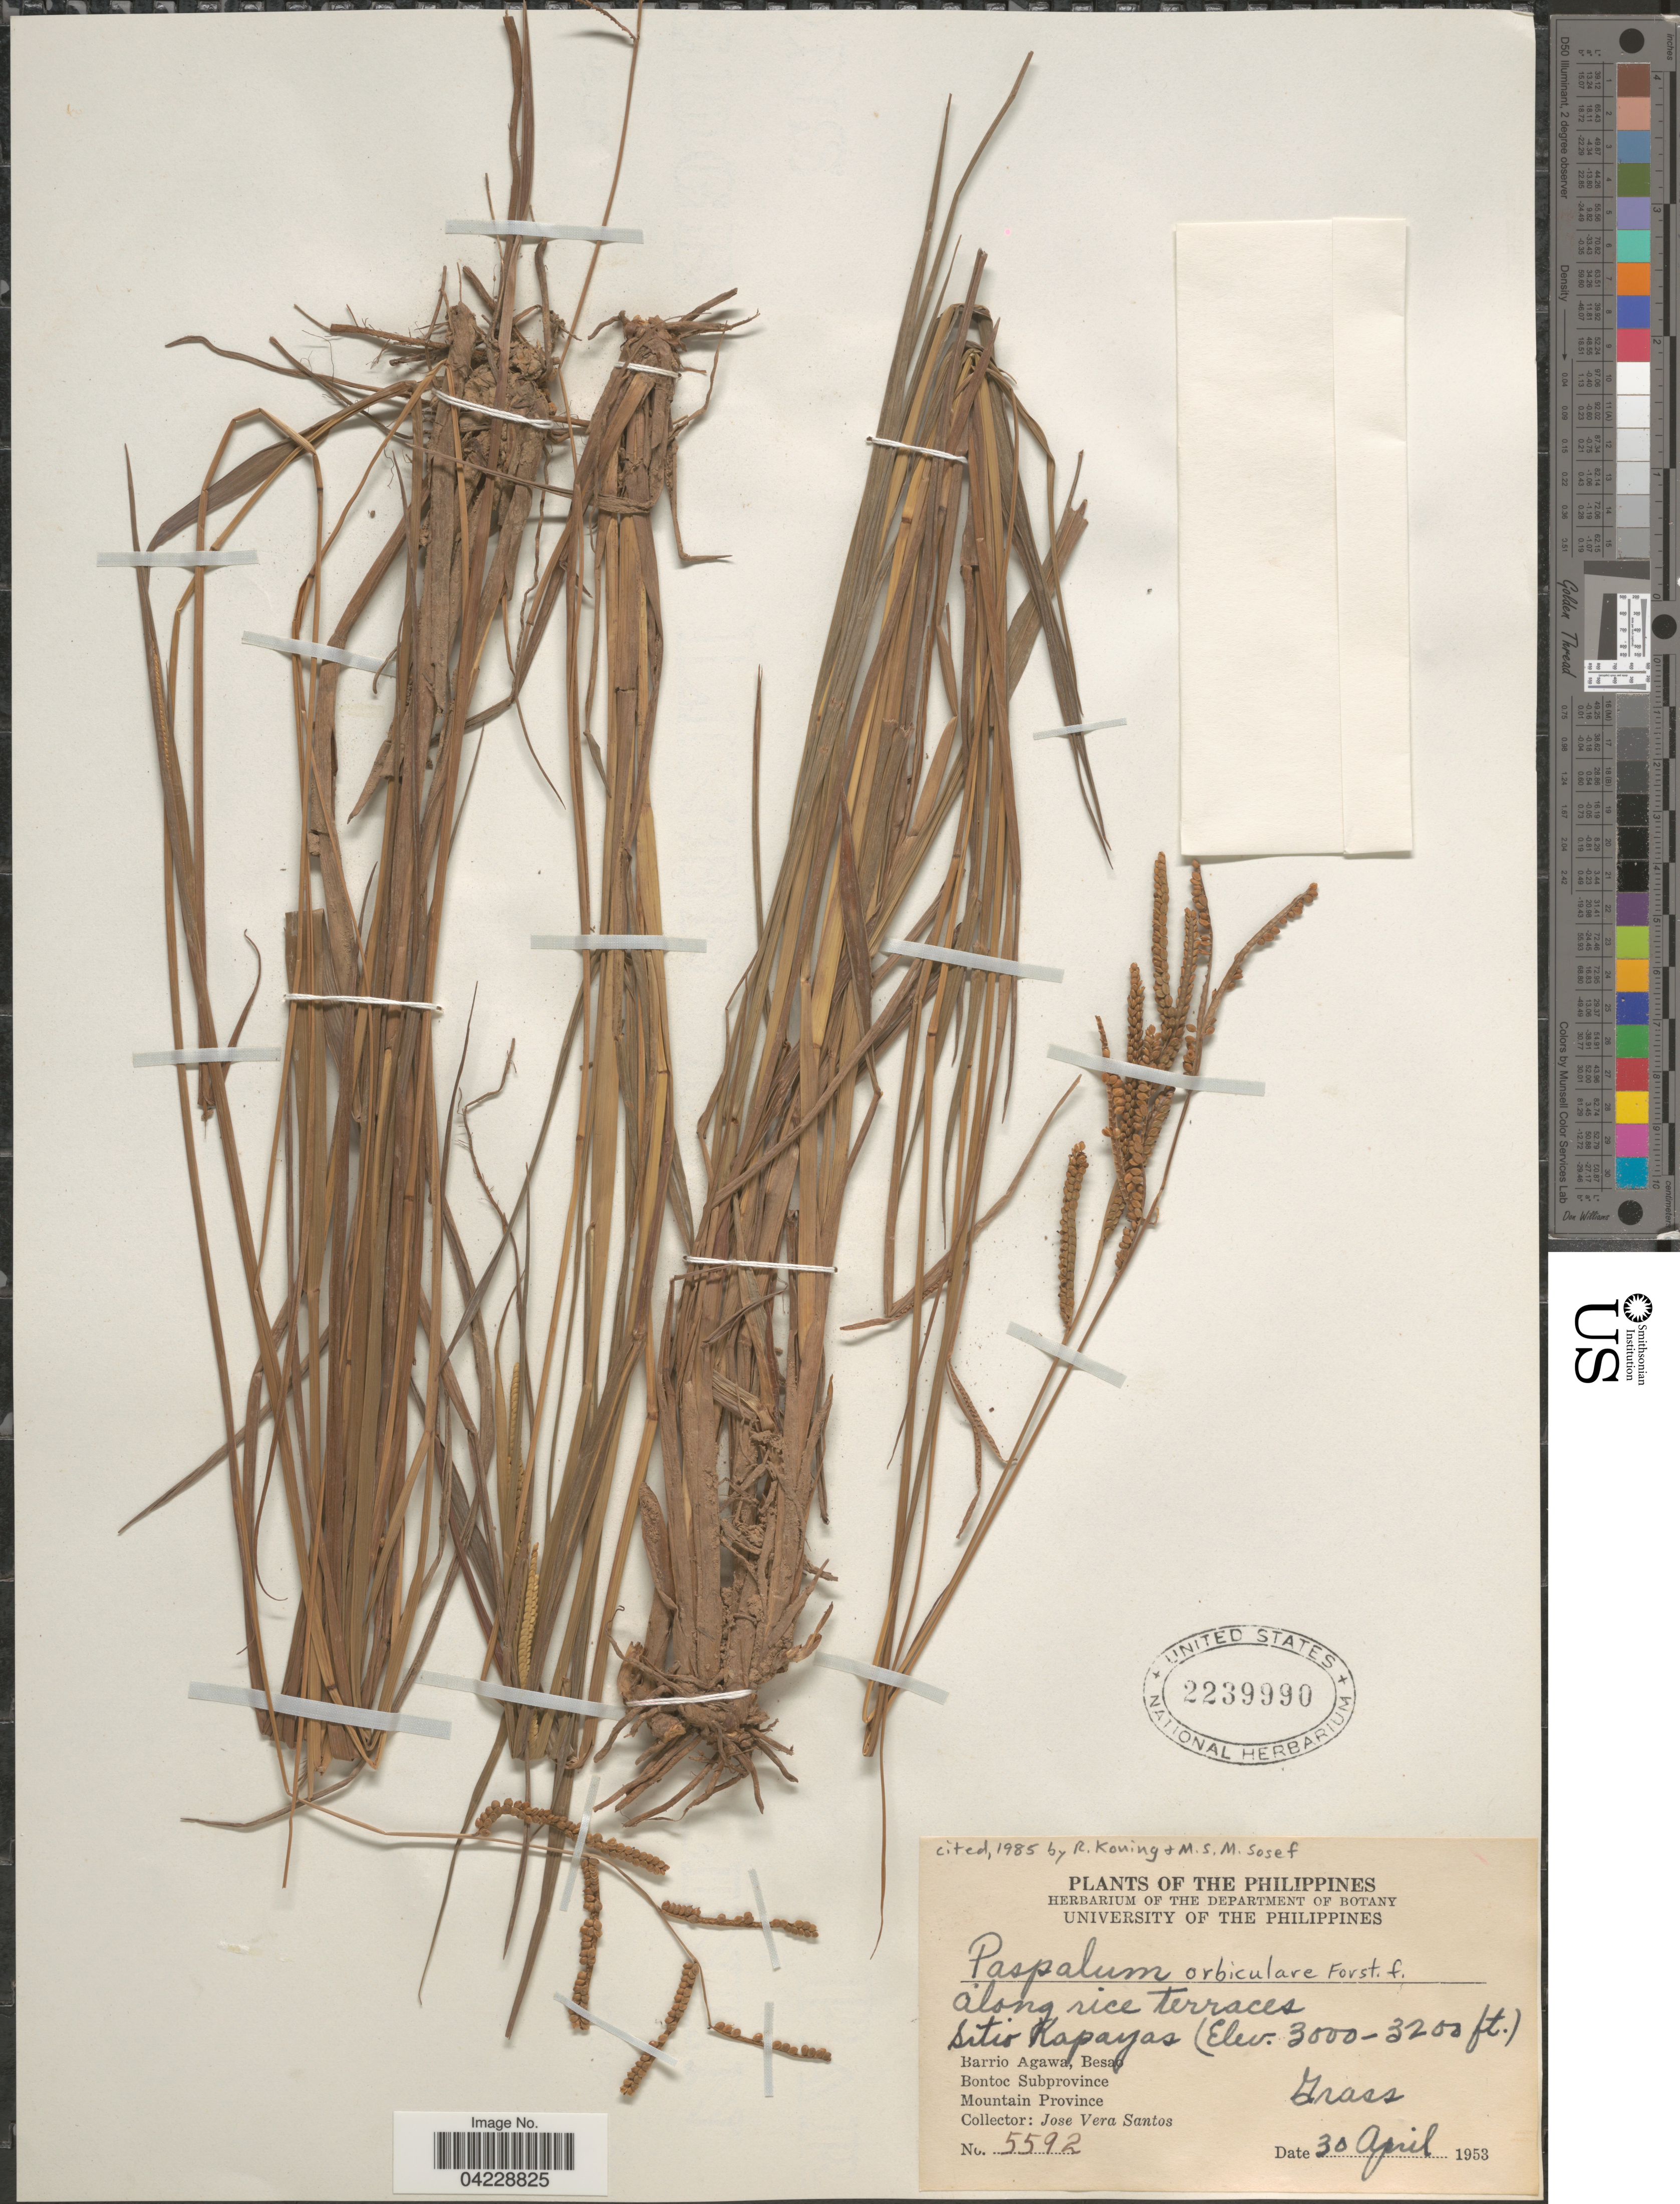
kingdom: Plantae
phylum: Tracheophyta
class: Liliopsida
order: Poales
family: Poaceae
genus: Paspalum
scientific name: Paspalum orbiculare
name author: G. Forst.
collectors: J. Vera Santos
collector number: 5592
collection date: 1953-04-30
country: Philippines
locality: Along rice terraces. Sitio Kapayas. Barrio Agawa, Besao. Bontoc Subprovince. Mountain Province.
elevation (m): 914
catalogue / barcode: US 2239990